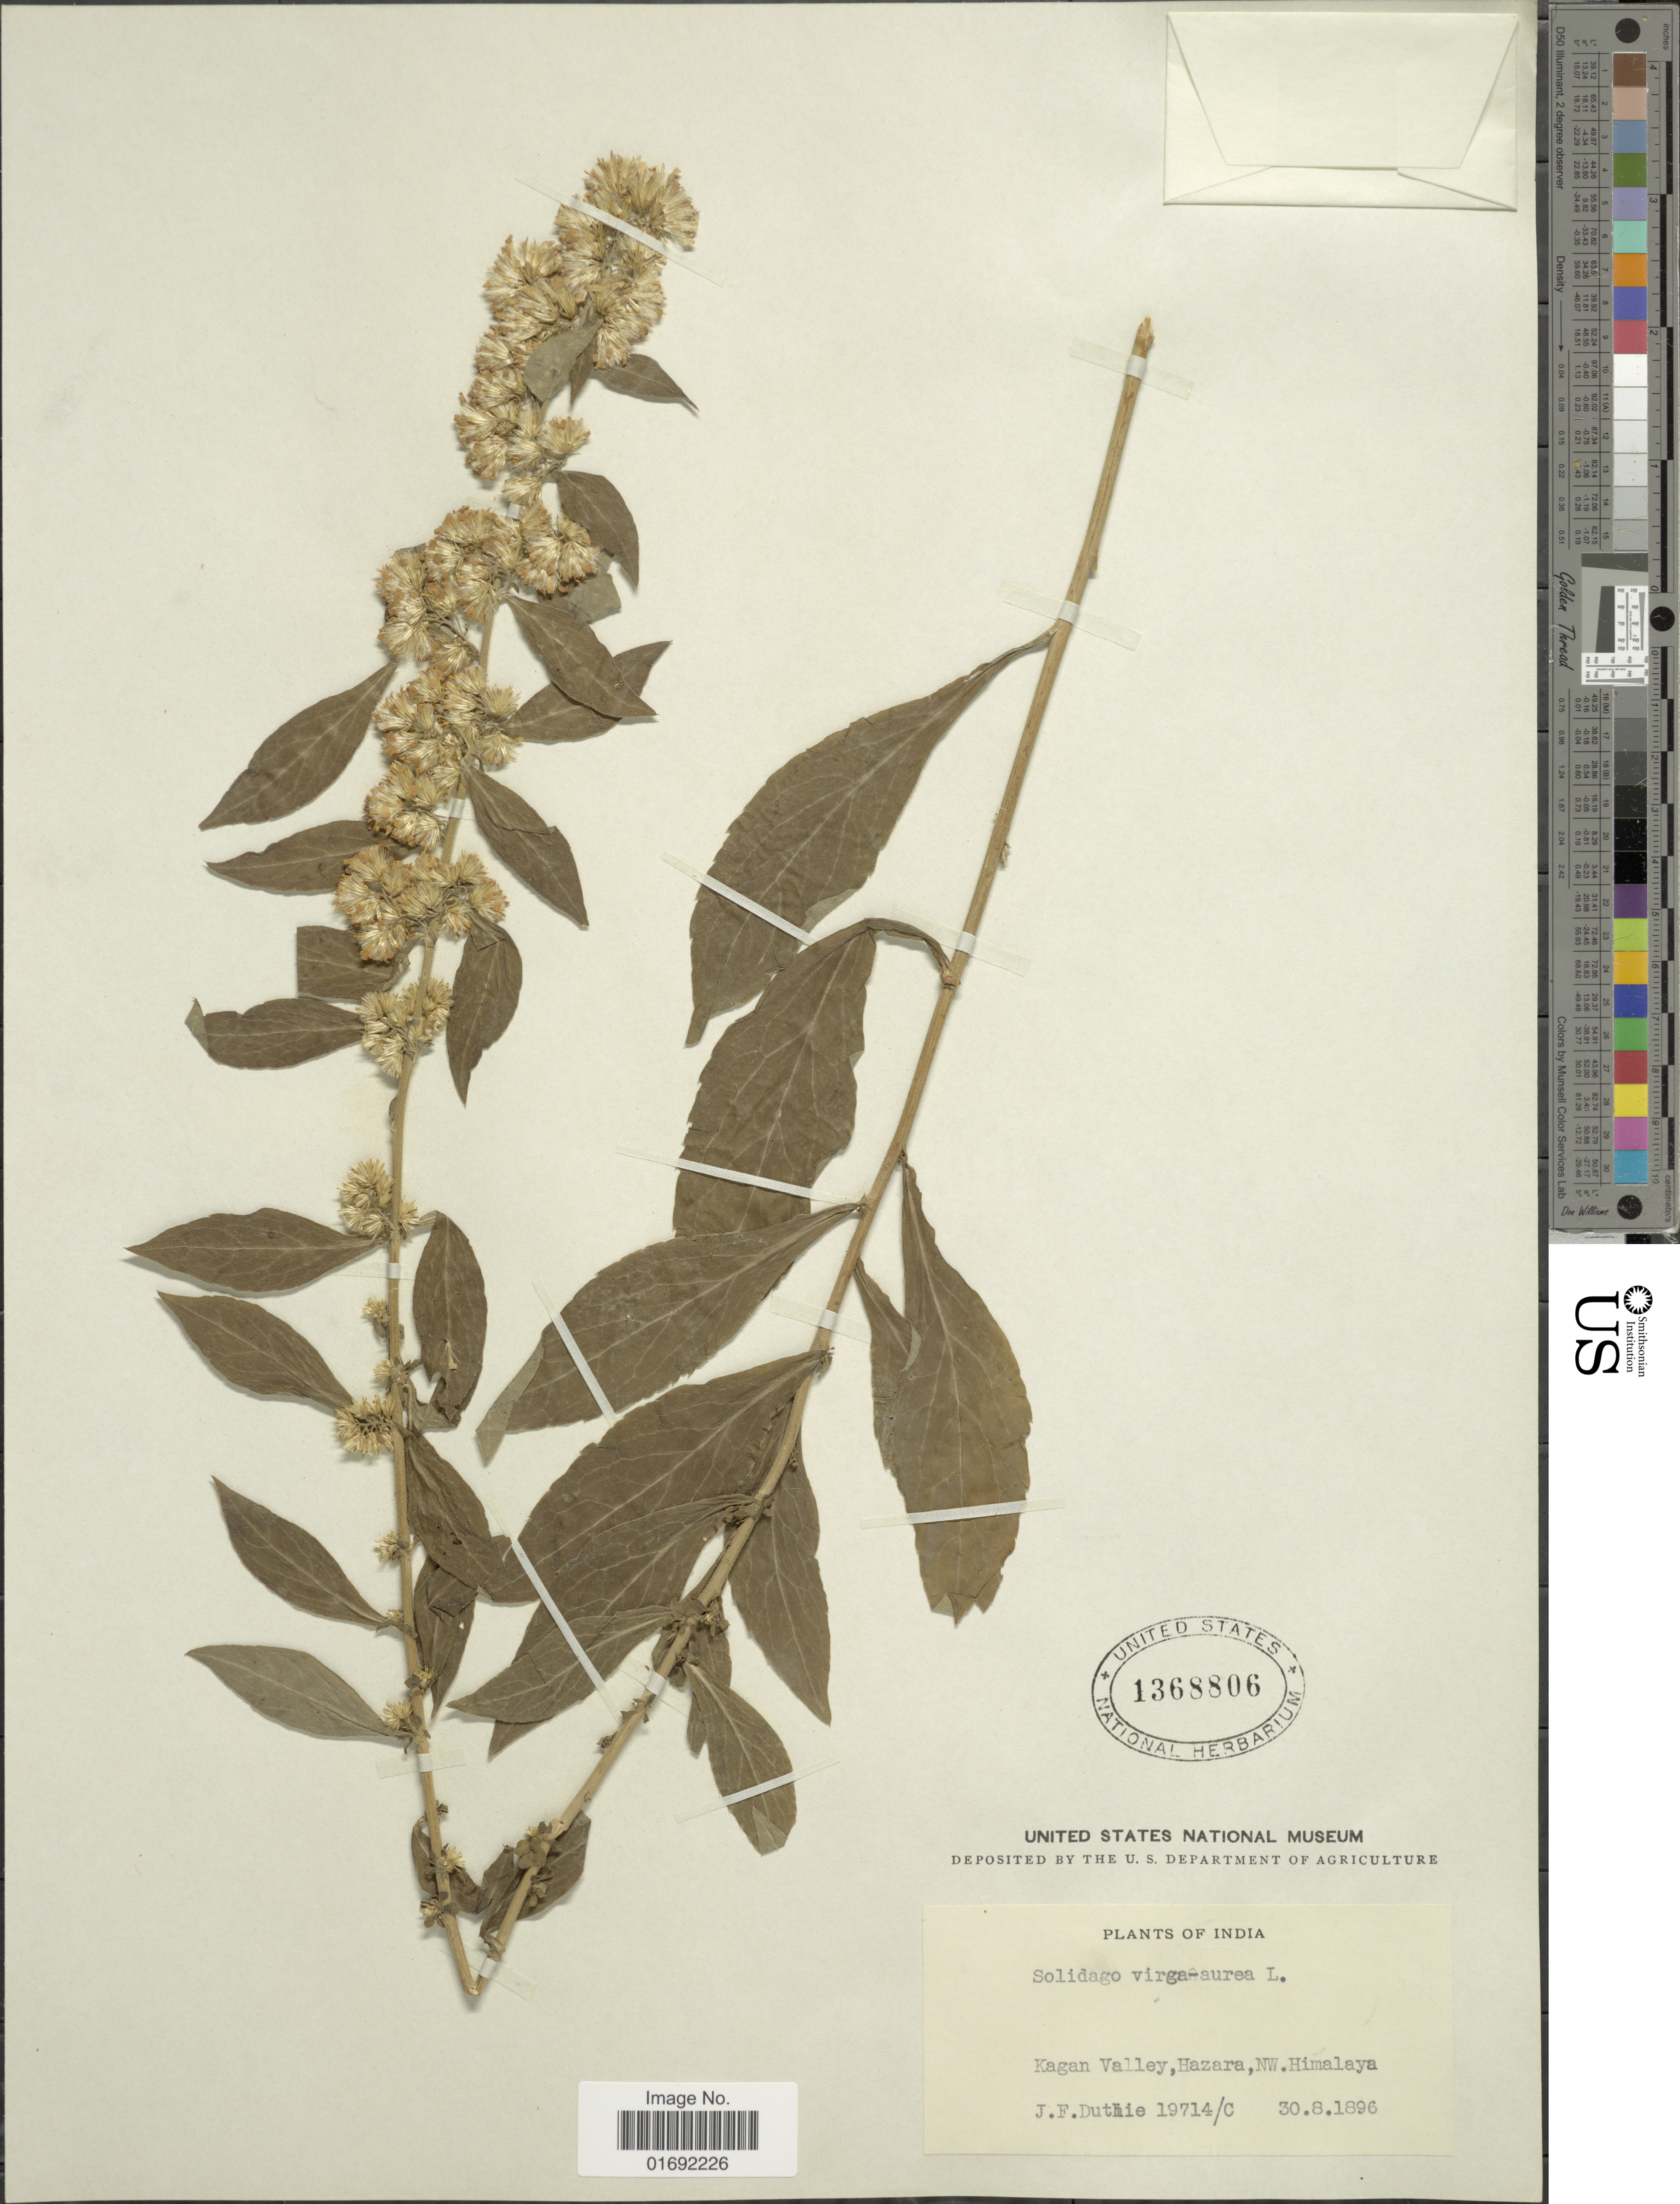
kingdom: Plantae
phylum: Tracheophyta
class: Magnoliopsida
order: Asterales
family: Asteraceae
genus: Solidago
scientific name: Solidago virgaurea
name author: L.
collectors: J. F. Duthie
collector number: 19714/C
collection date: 1896-08-30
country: Pakistan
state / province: Khyber Pakhtunkhwa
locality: Kagan Valley, Hazara, NW Himalaya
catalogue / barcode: US 1368806